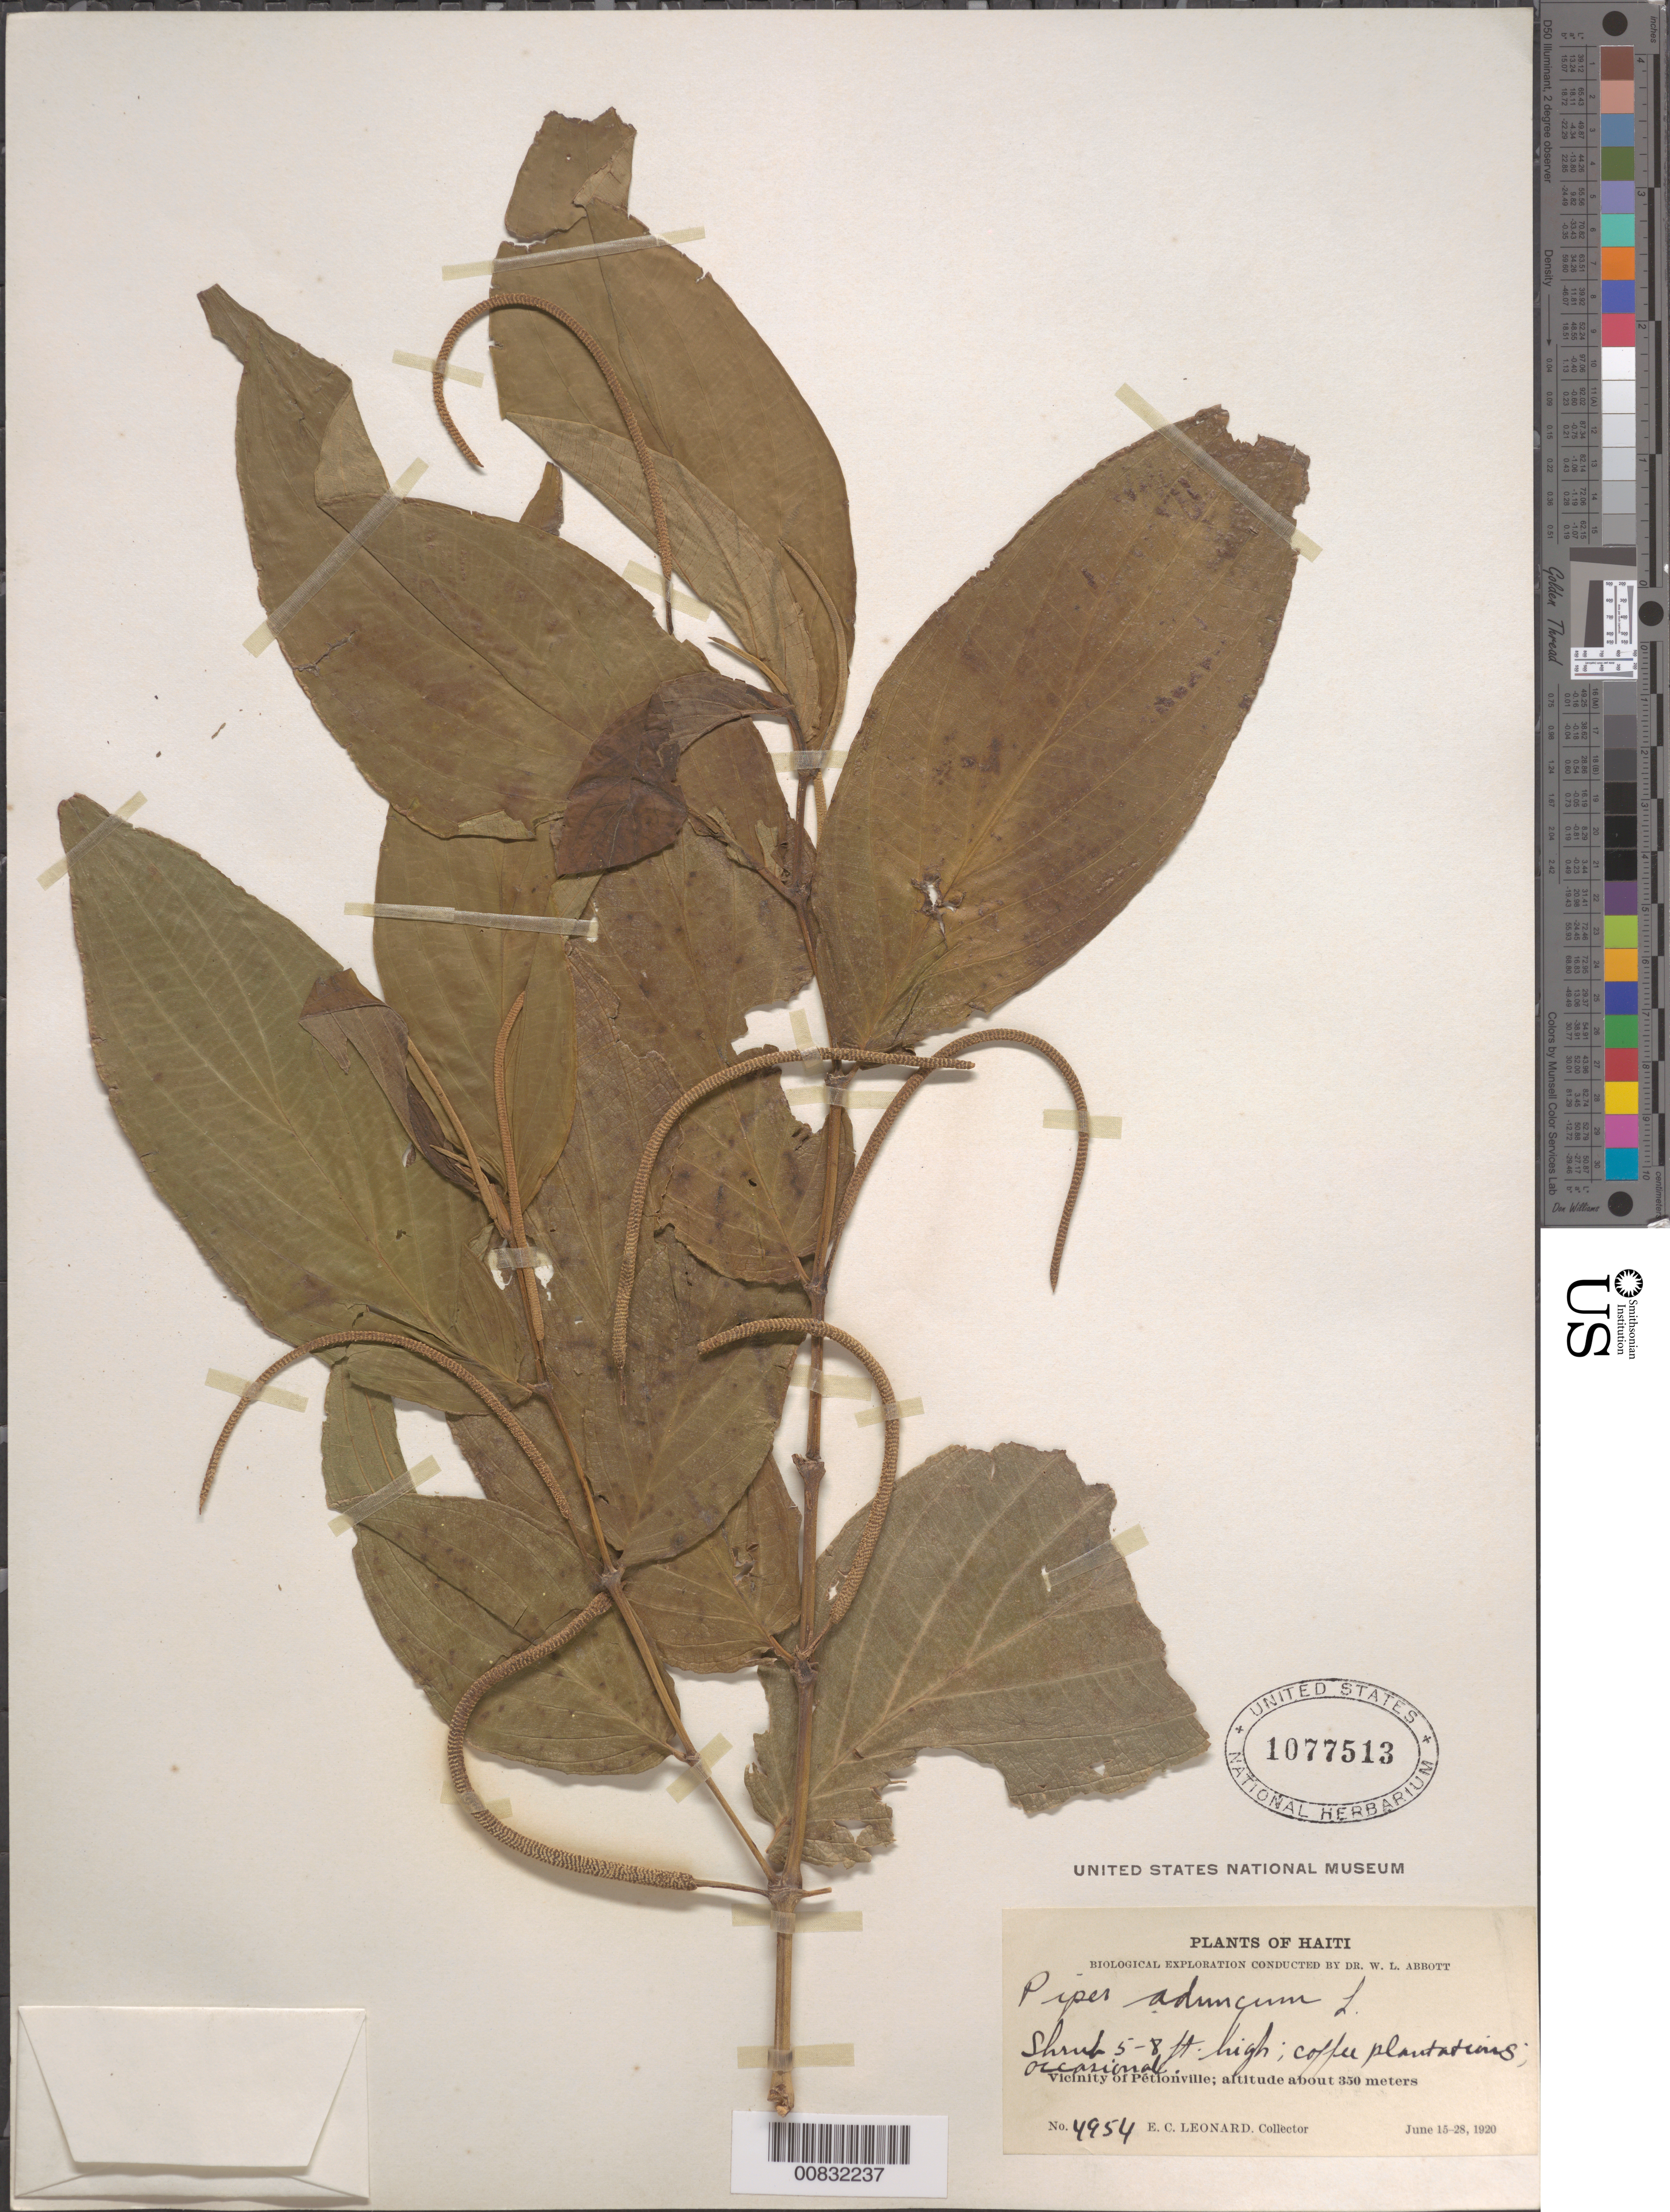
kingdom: Plantae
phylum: Tracheophyta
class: Magnoliopsida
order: Piperales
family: Piperaceae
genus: Piper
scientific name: Piper aduncum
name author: L.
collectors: E. C. Leonard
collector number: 4954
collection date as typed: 15 Jun 1920 to 28 Jun 1920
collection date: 1920-06-15/1920-06-28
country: Haiti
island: Hispaniola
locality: Vicinity of Pétionville. Coffee plantations.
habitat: Coffee plantation.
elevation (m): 350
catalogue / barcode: US 1077513